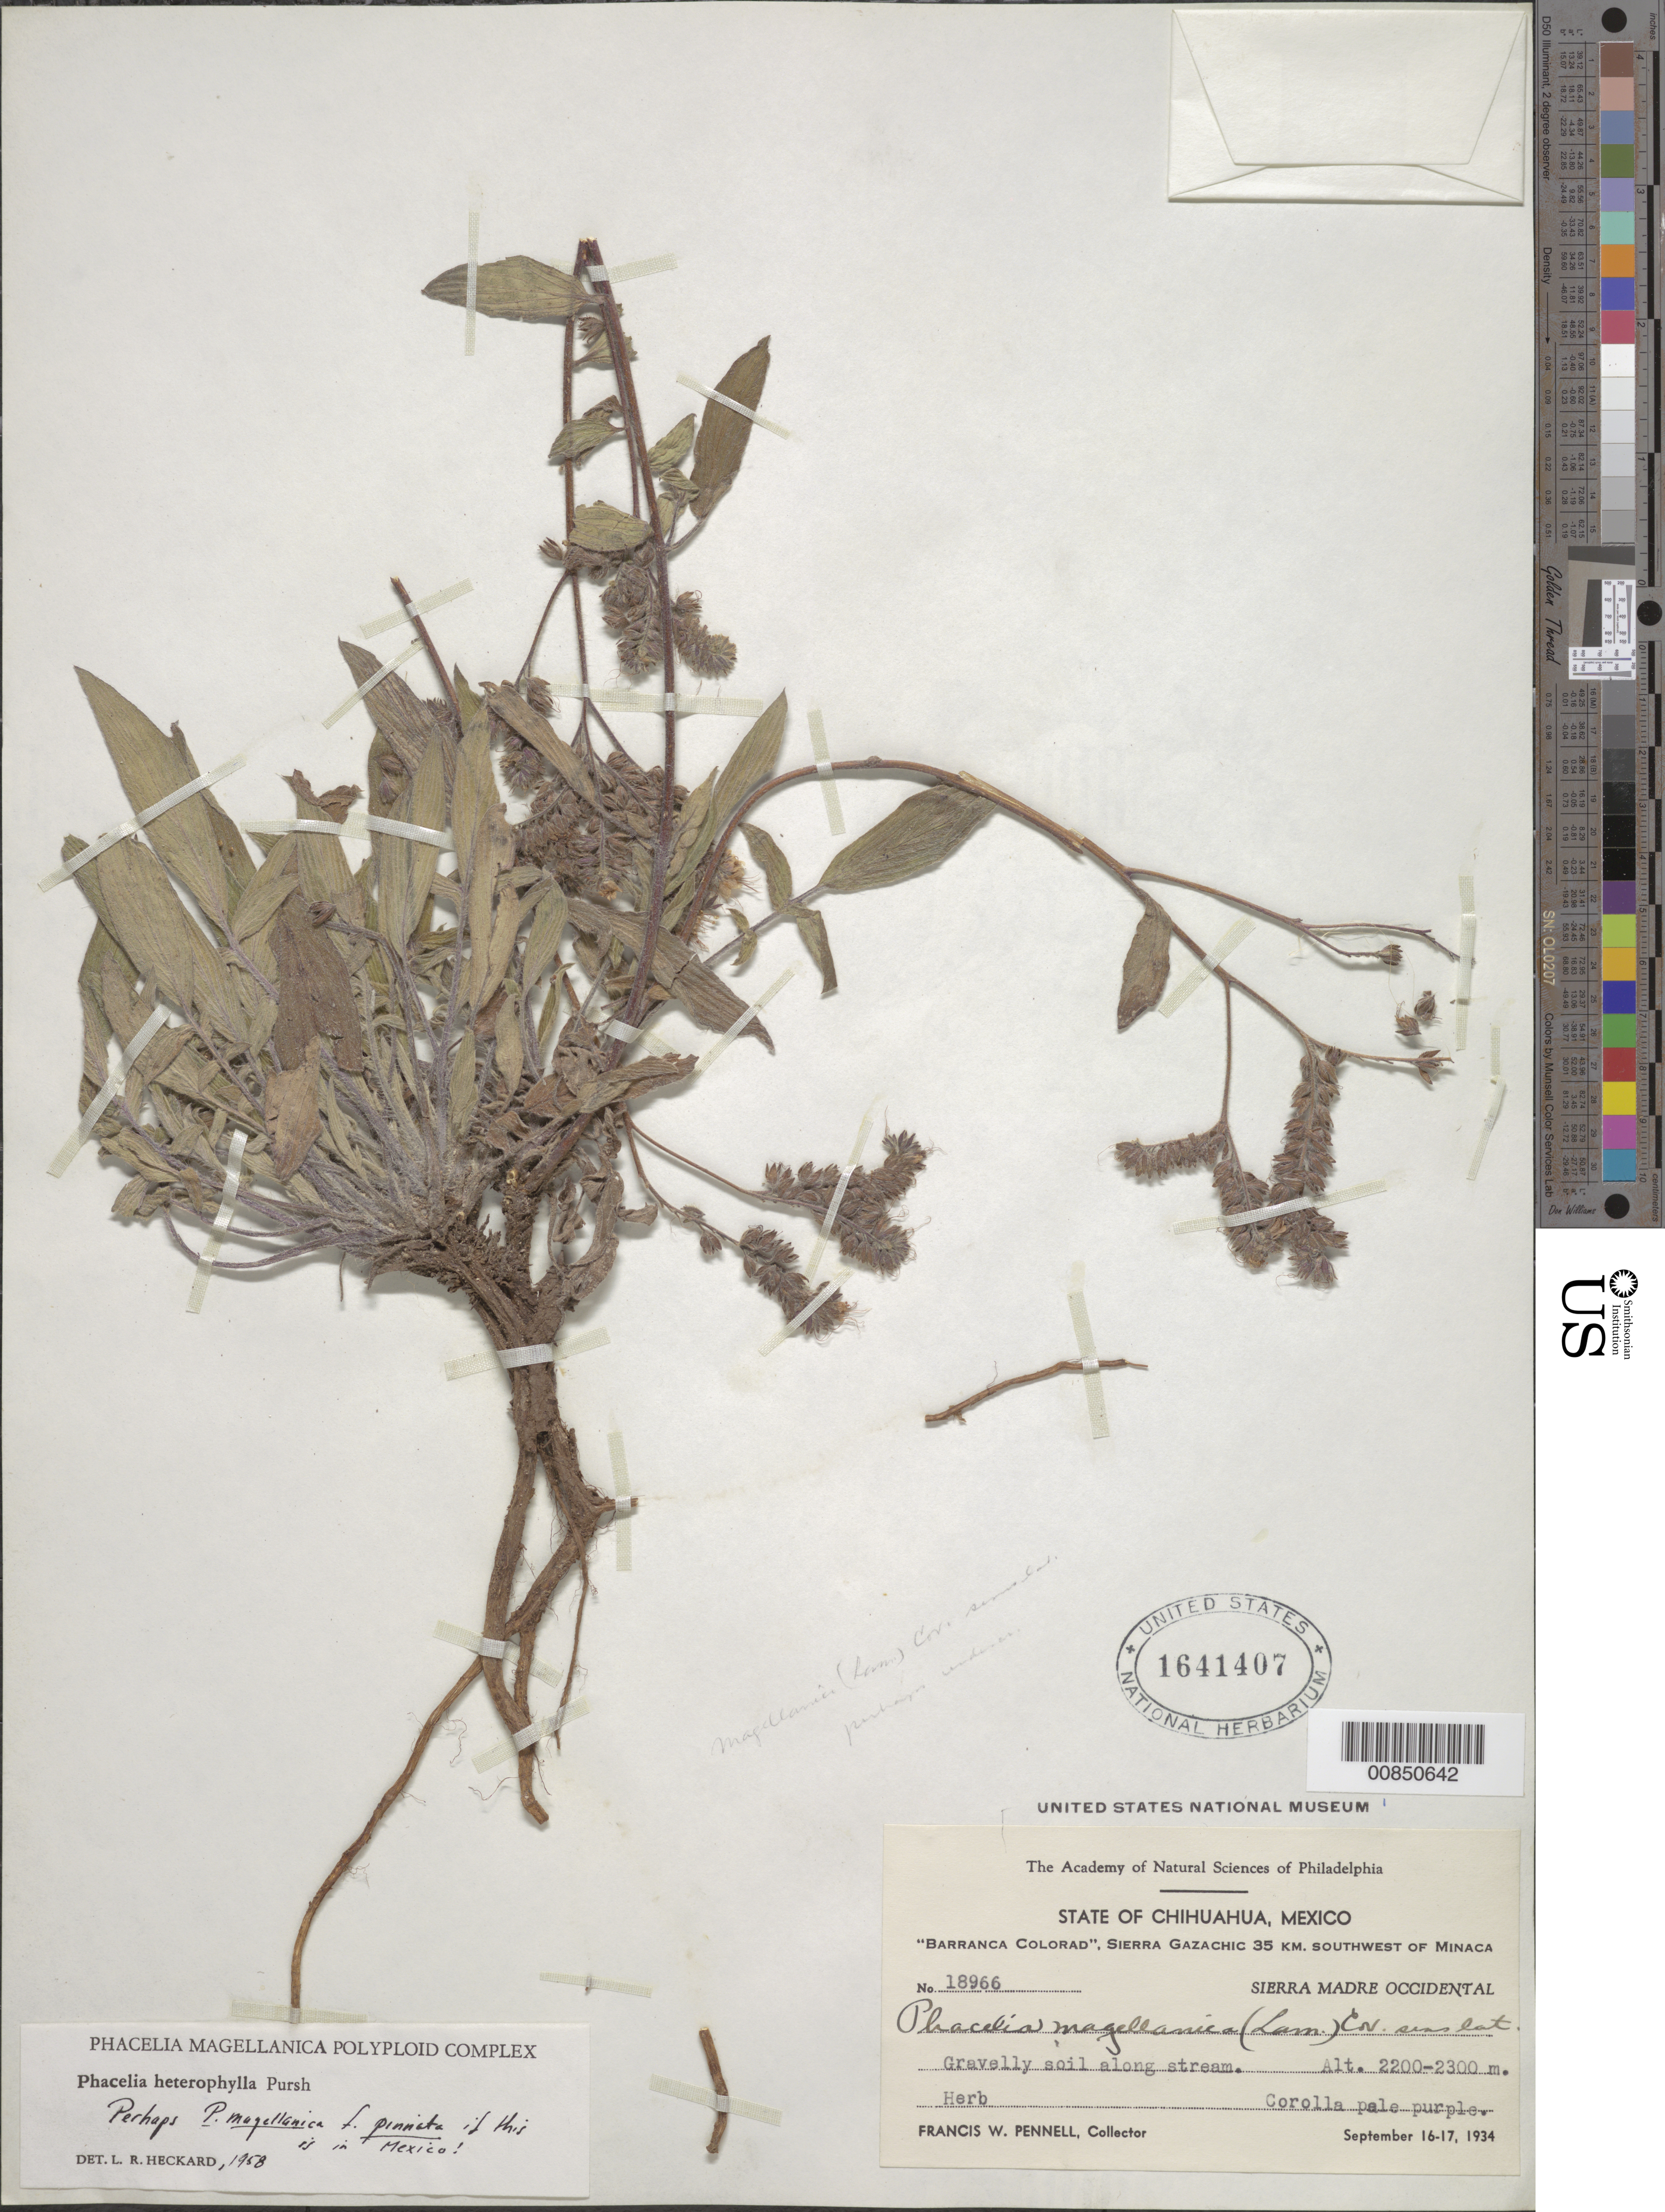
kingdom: Plantae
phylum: Tracheophyta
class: Magnoliopsida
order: Boraginales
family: Hydrophyllaceae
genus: Phacelia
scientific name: Phacelia heterophylla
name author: Pursh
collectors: F. W. Pennell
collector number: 18966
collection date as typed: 16 Sep 1934 to 17 Sep 1934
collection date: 1934-09-16/1934-09-17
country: Mexico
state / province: Chihuahua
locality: Barranca Colorad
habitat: Gravelly soil along stream.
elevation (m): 2300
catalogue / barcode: US 1641407